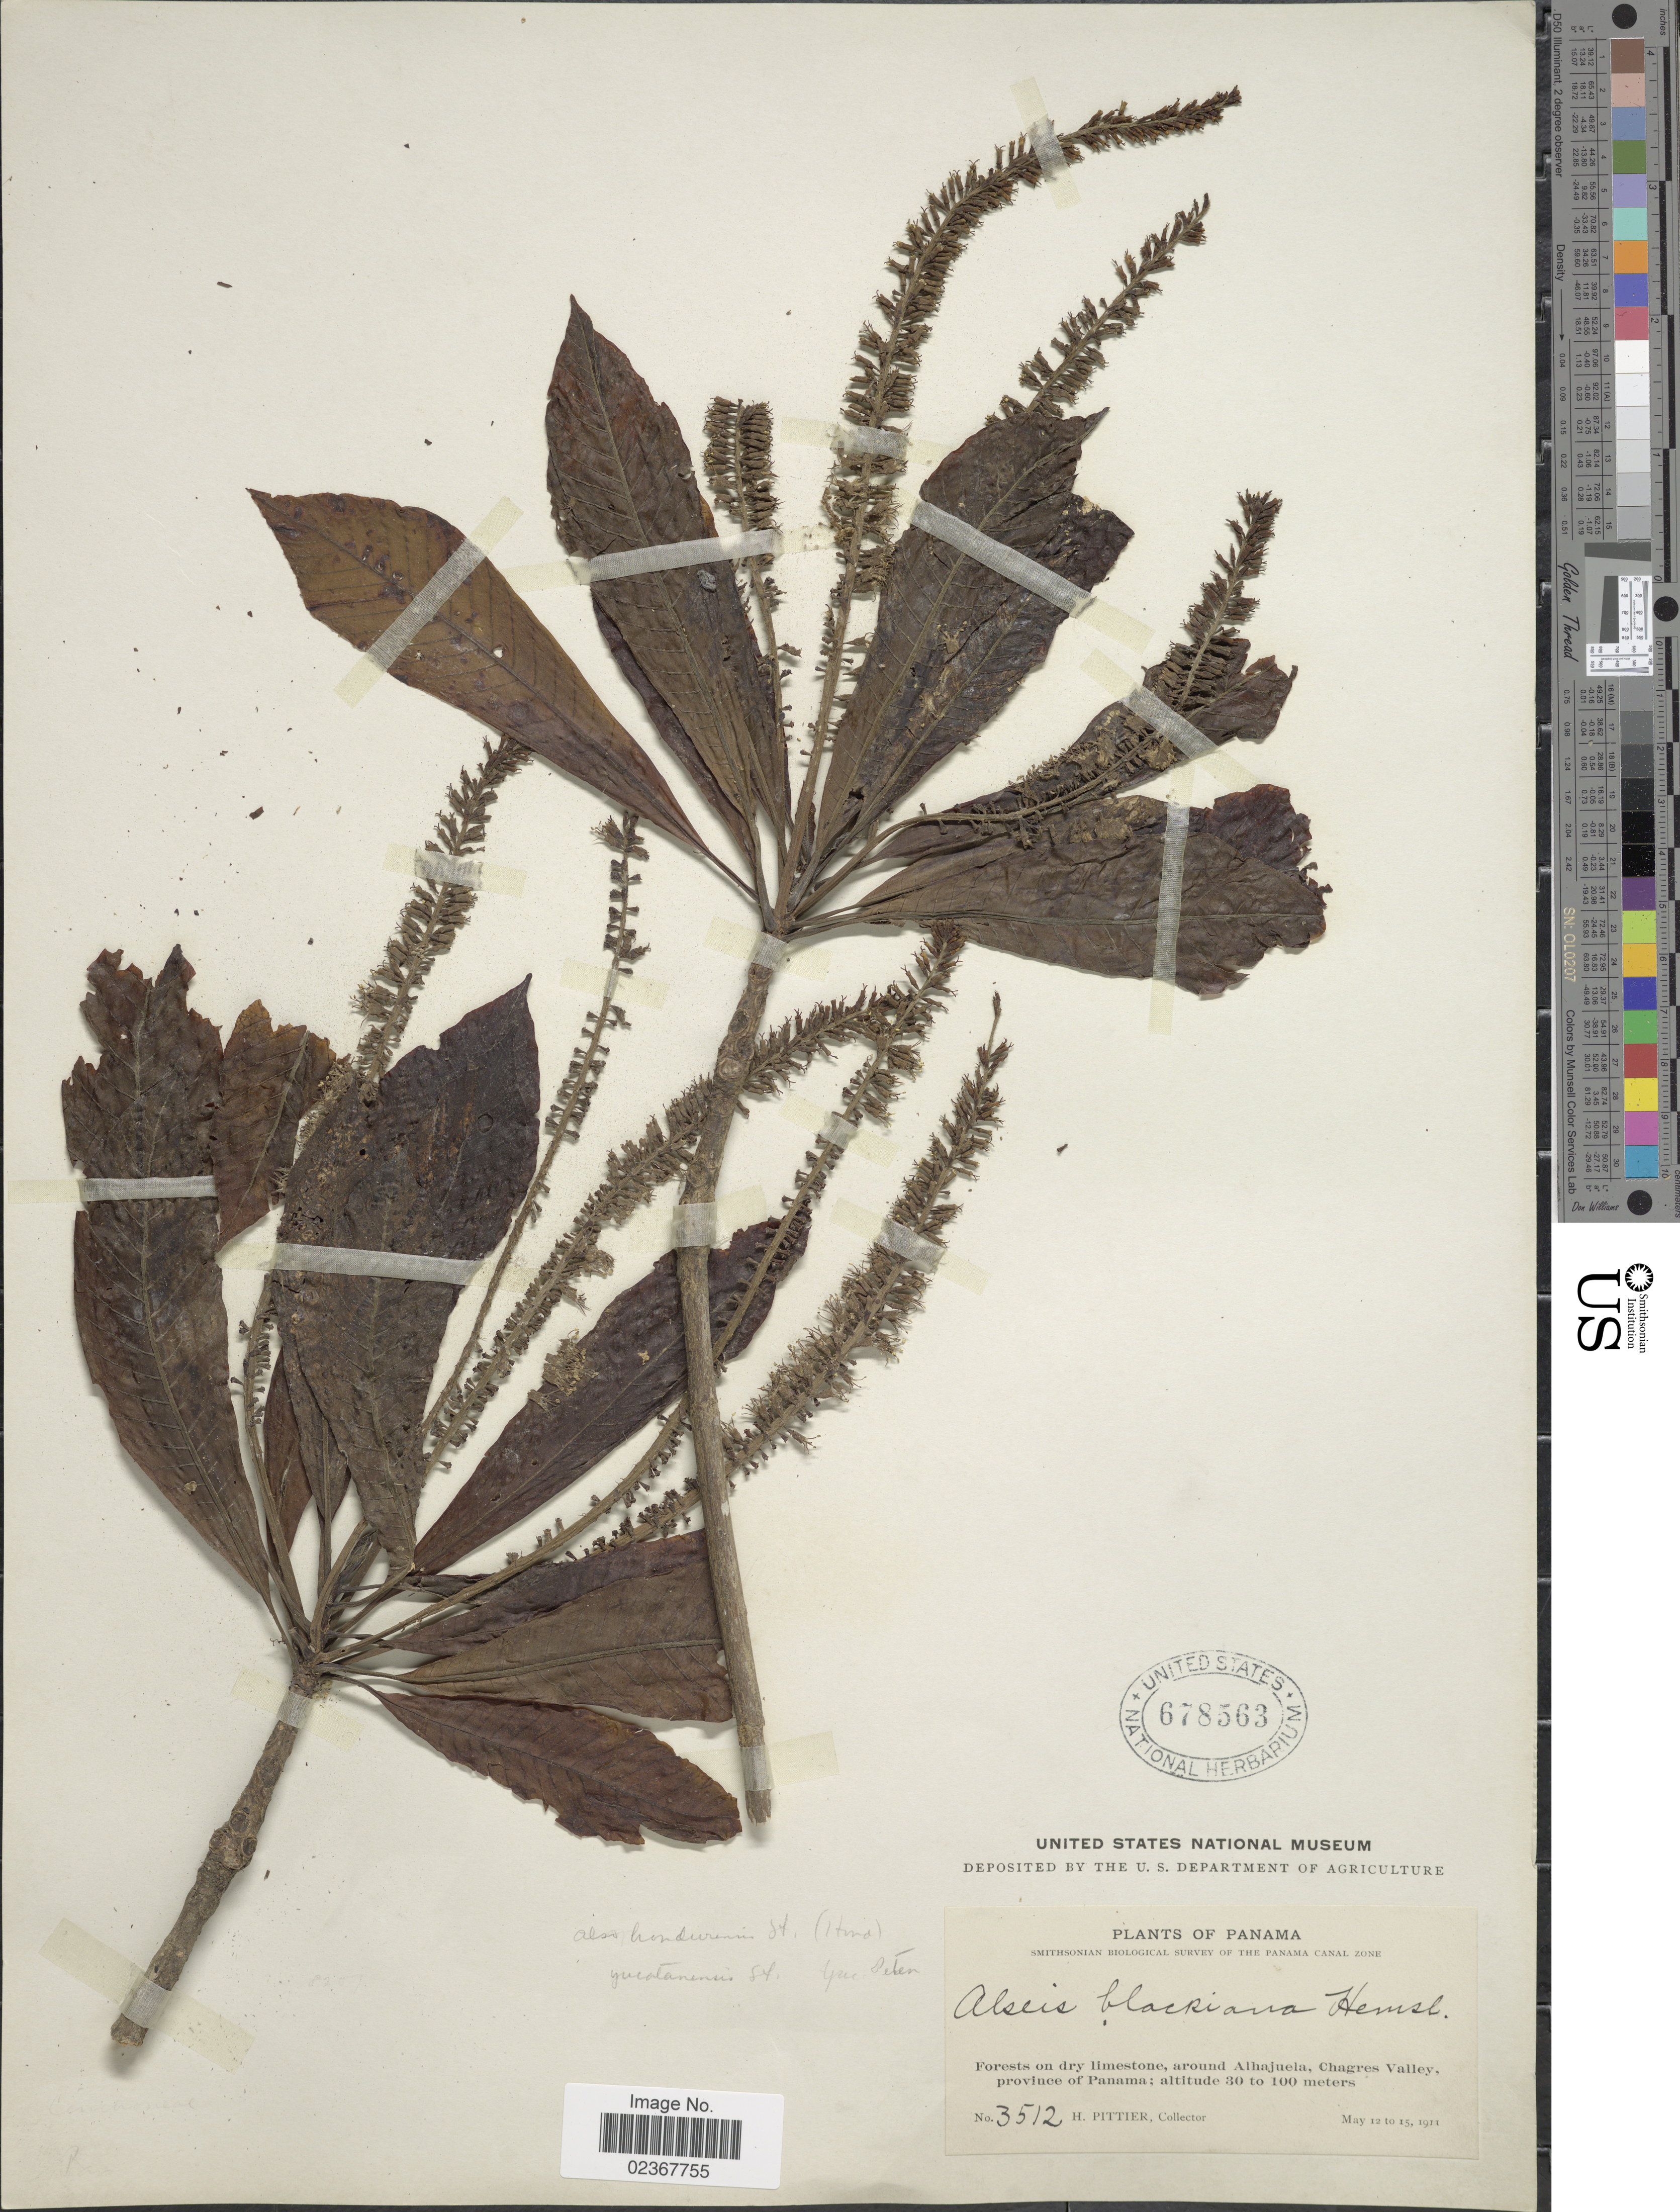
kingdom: Plantae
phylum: Tracheophyta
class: Magnoliopsida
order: Gentianales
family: Rubiaceae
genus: Alseis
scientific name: Alseis blackiana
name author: Hemsl.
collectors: H. F. Pittier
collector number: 3512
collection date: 1911-05-12/1911-05-15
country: Panama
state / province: Panamá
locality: Around Alhajuela, Chagres Valley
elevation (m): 30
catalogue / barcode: US 678563